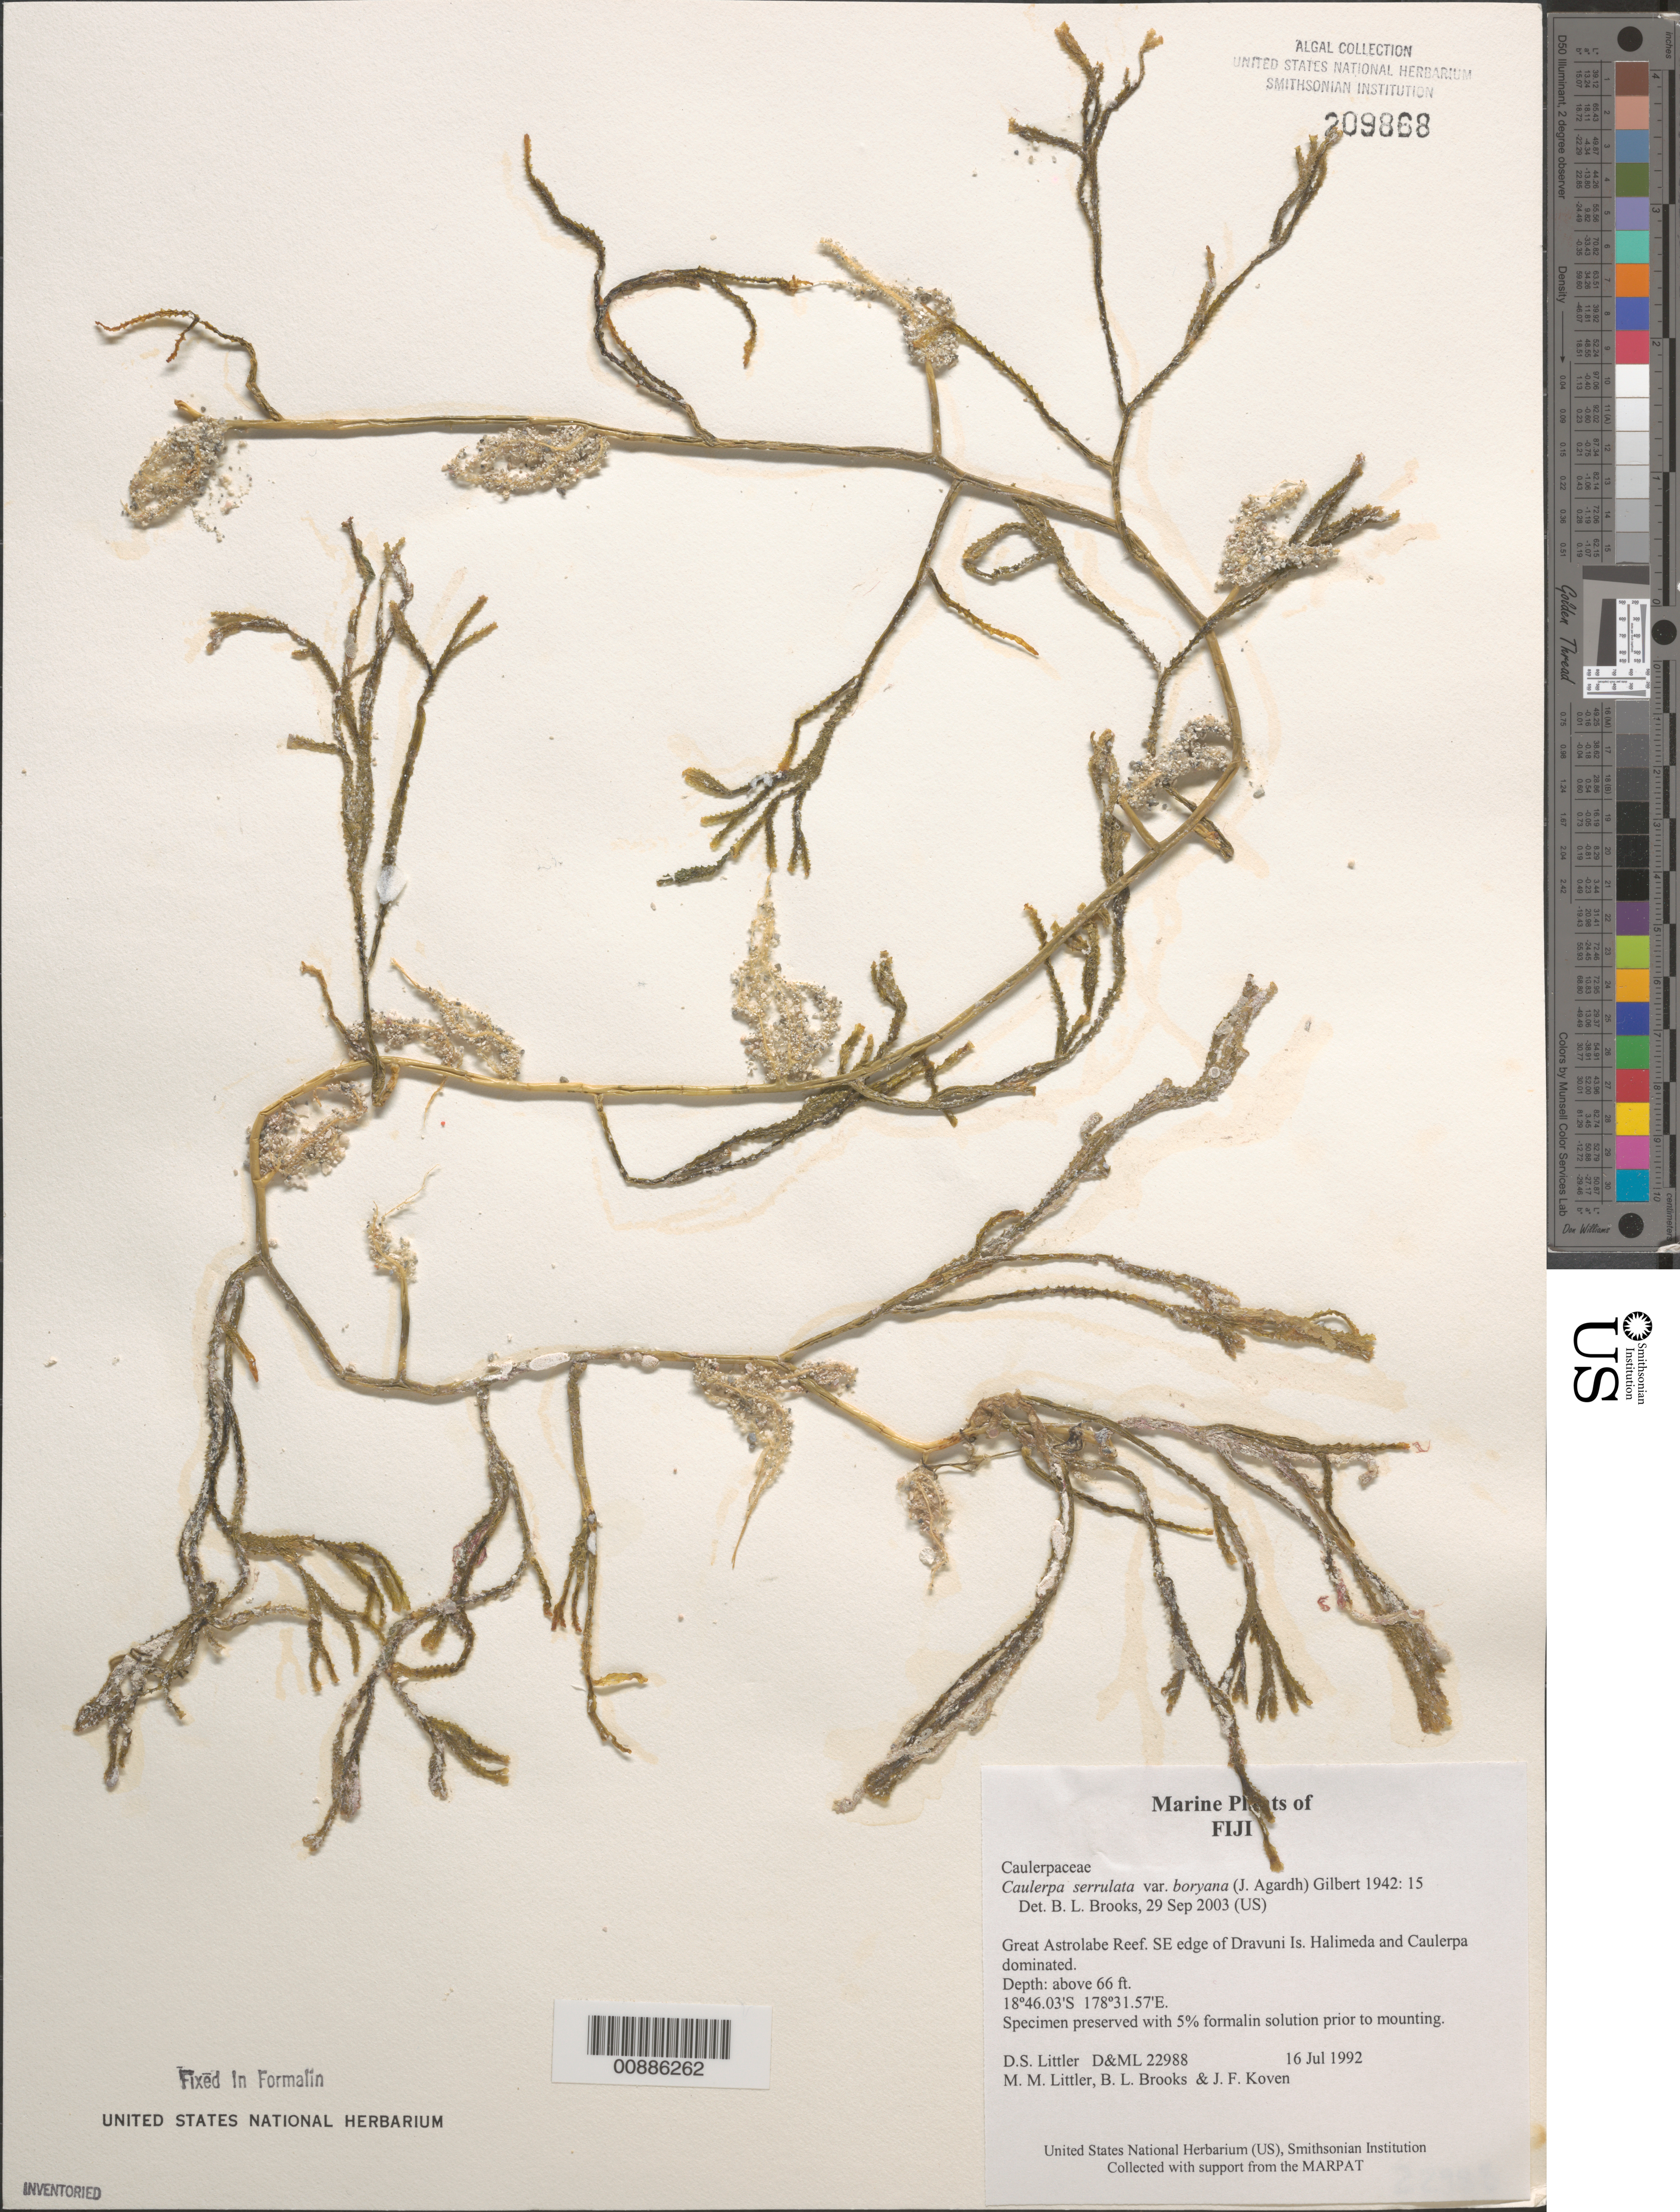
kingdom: Plantae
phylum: Chlorophyta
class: Ulvophyceae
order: Bryopsidales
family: Caulerpaceae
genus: Caulerpa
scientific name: Caulerpa serrulata var. boryana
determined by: Brooks, B. L., (BOT), Smithsonian Institution - National Museum of Natural History (UNITED STATES)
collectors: D. S. Littler, M. M. Littler, B. Brooks & J. Koven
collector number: D&ML 22988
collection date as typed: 16 Jul 1992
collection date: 1992-07-16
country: Fiji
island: Dravuni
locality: Great Astrolabe Reef, southeast edge of island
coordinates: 18 46.03'S, 178 31.57'E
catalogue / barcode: US 209868